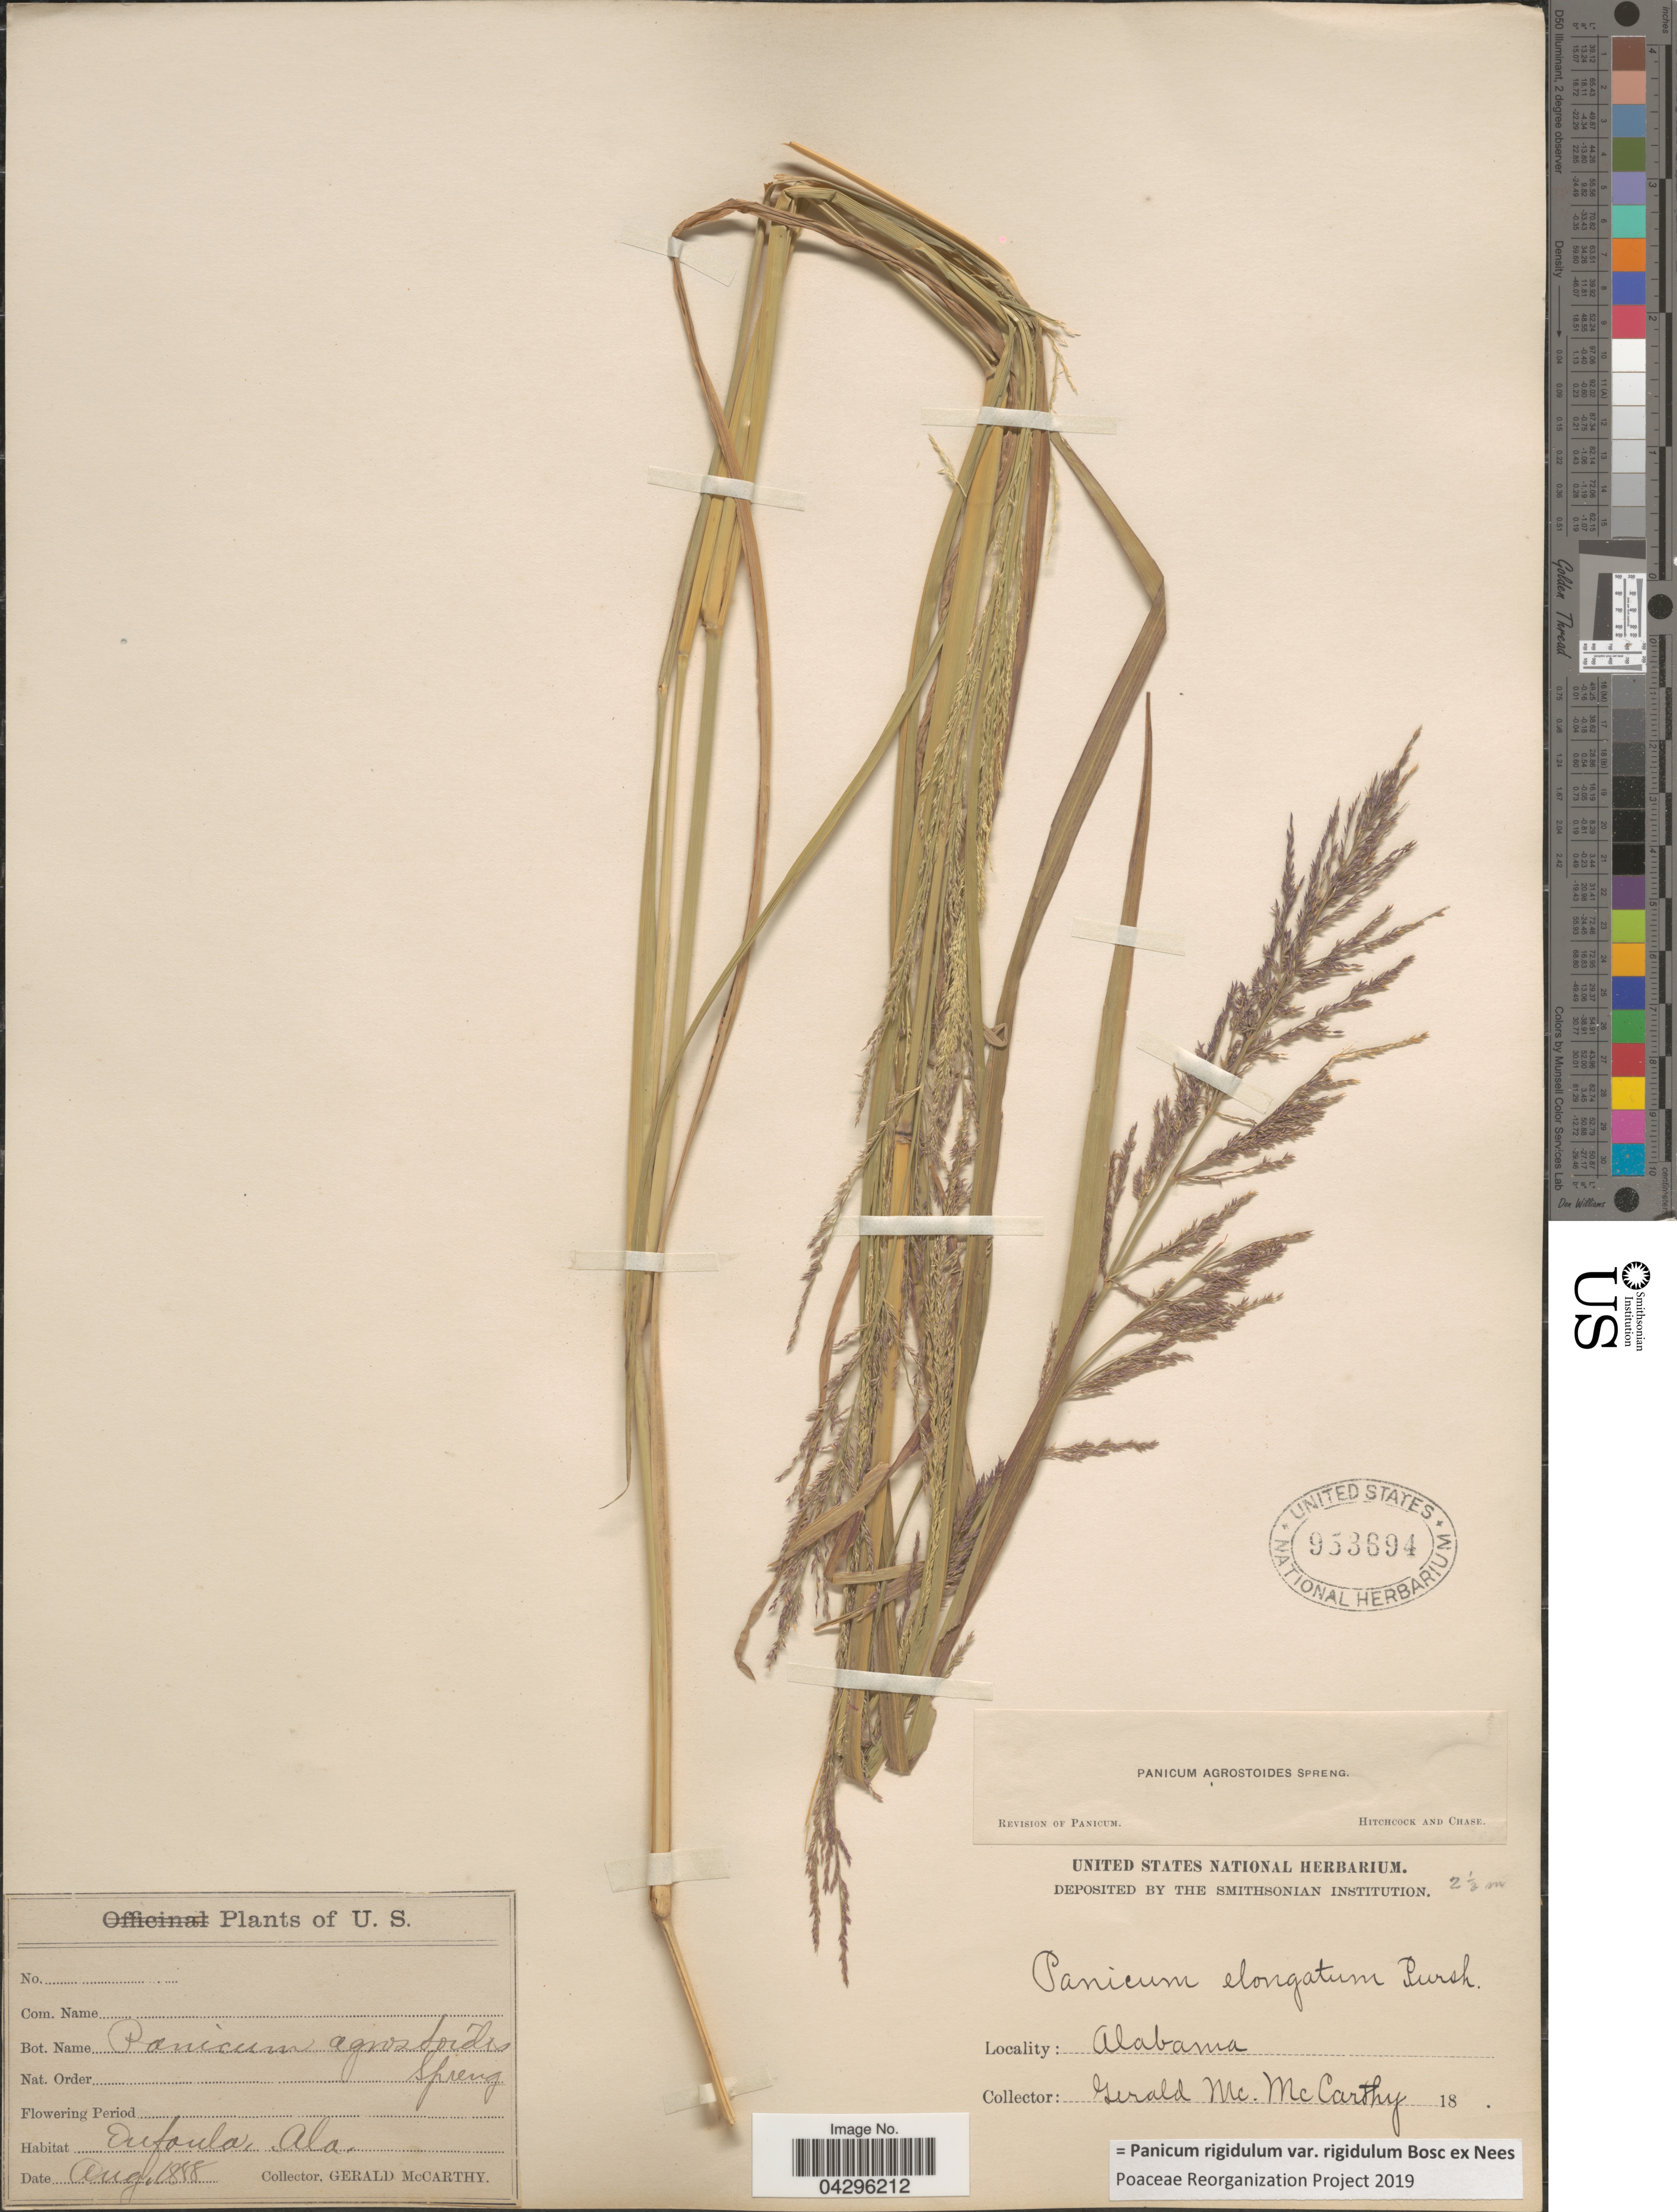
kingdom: Plantae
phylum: Tracheophyta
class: Liliopsida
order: Poales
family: Poaceae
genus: Panicum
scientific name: Panicum rigidulum var. rigidulum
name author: Bosc ex Nees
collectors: G. McCarthy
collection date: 1888-08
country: United States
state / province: Alabama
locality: U.S. Eufaula.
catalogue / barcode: US 953694